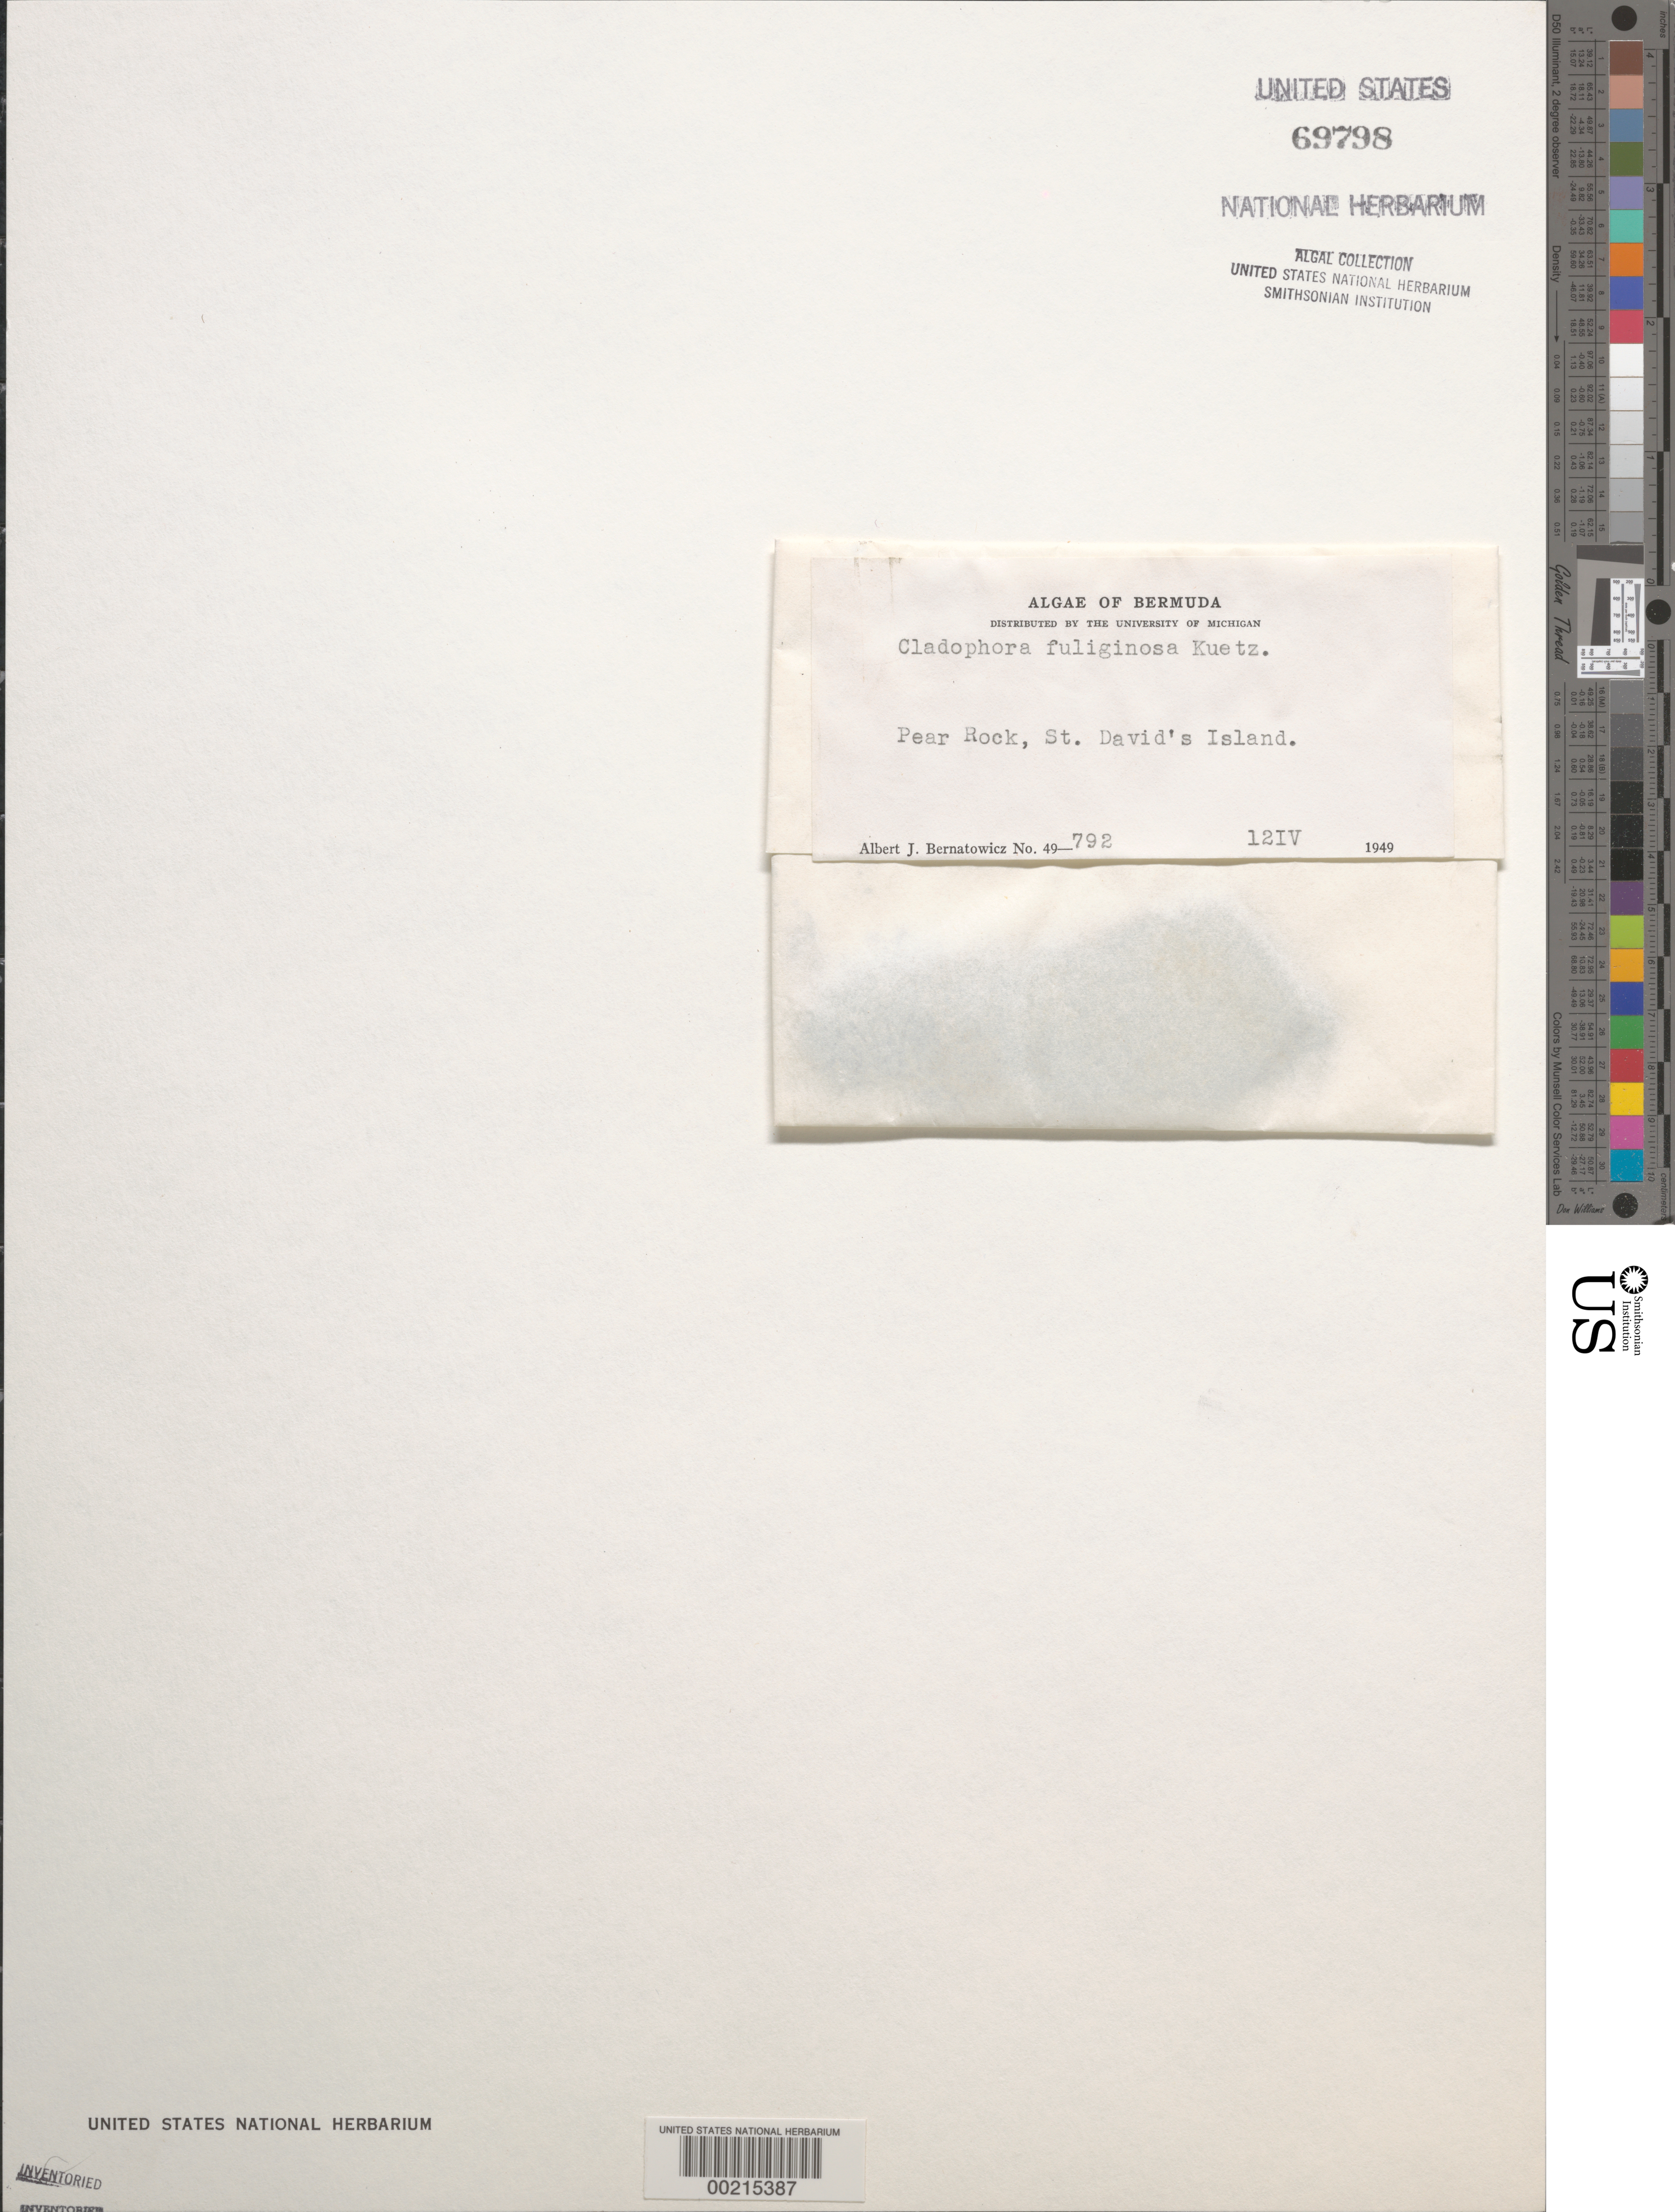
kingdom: Plantae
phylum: Chlorophyta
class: Ulvophyceae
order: Cladophorales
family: Cladophoraceae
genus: Cladophora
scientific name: Cladophora fuliginosa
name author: Kütz.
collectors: A. Bernatowicz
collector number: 49-792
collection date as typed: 12 Apr 1949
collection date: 1949-04-12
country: Bermuda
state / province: Saint George's (parish)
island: St. David's Island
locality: Pear Rock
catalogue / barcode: US 69798